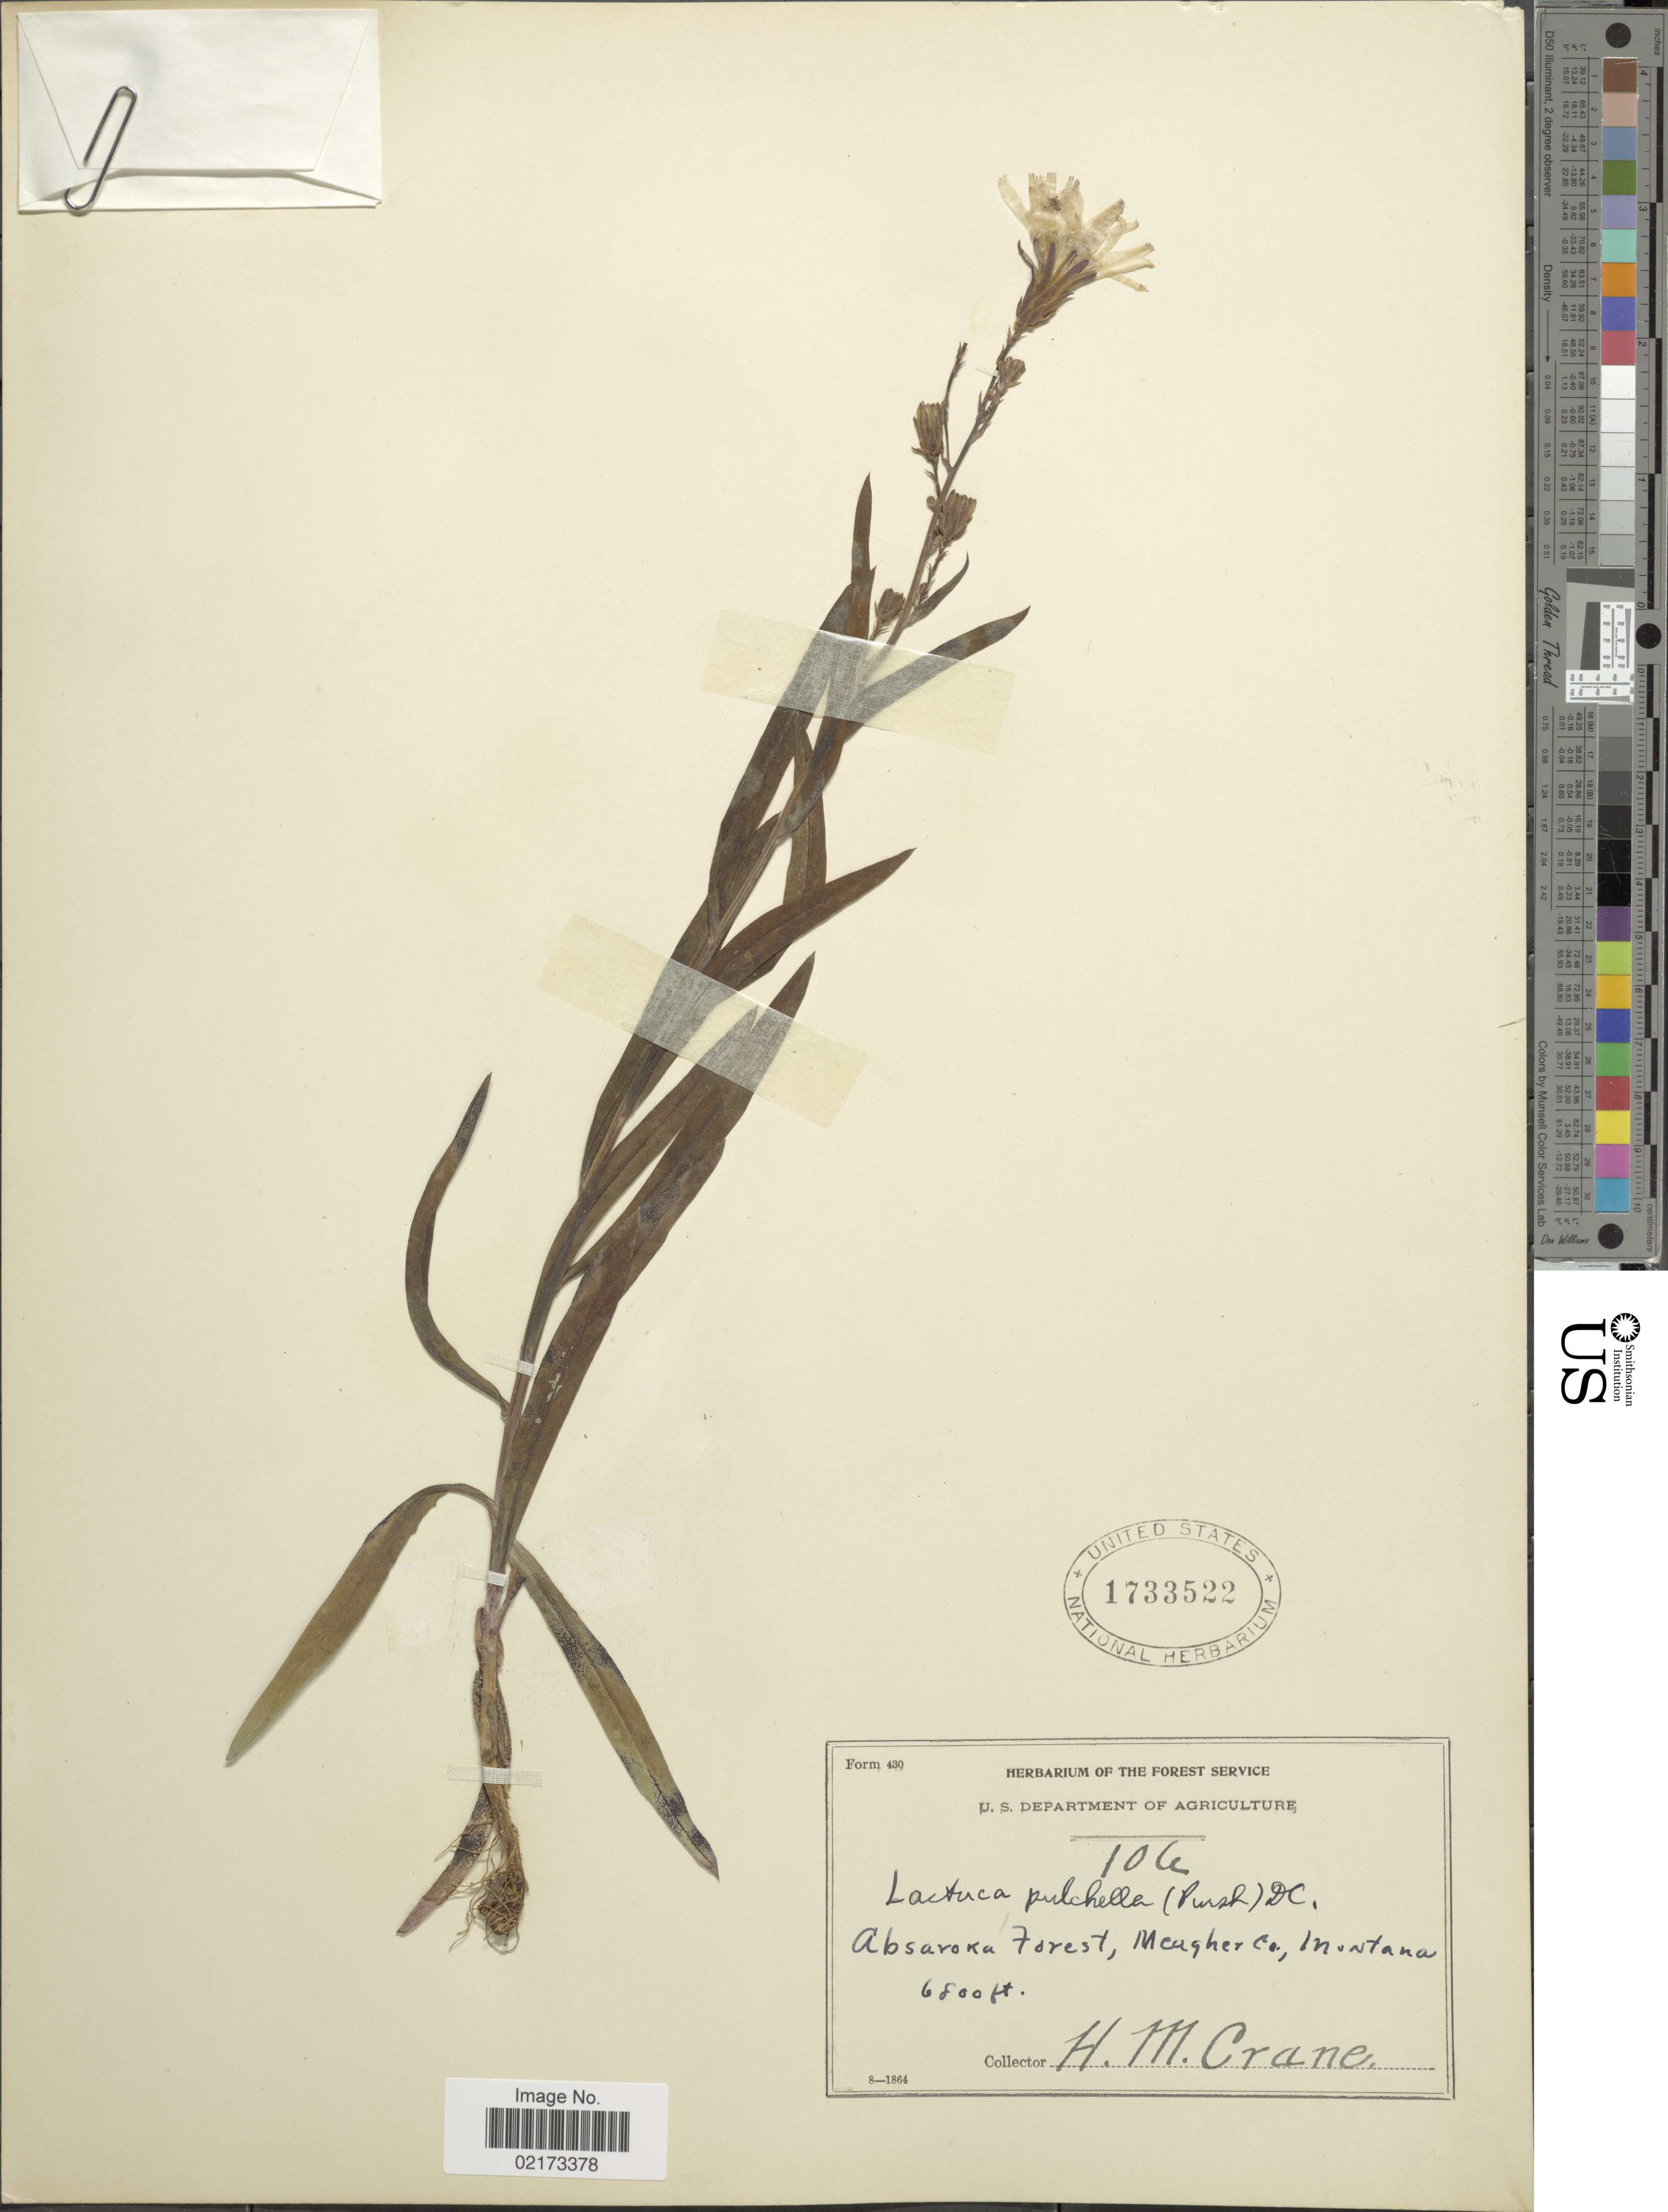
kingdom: Plantae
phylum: Tracheophyta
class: Magnoliopsida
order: Asterales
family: Asteraceae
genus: Lactuca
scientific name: Lactuca tatarica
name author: (L.) C.A. Mey.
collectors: H. Crane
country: United States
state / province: Montana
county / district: Meagher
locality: Absaroka Forest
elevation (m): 2073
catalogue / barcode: US 1733522